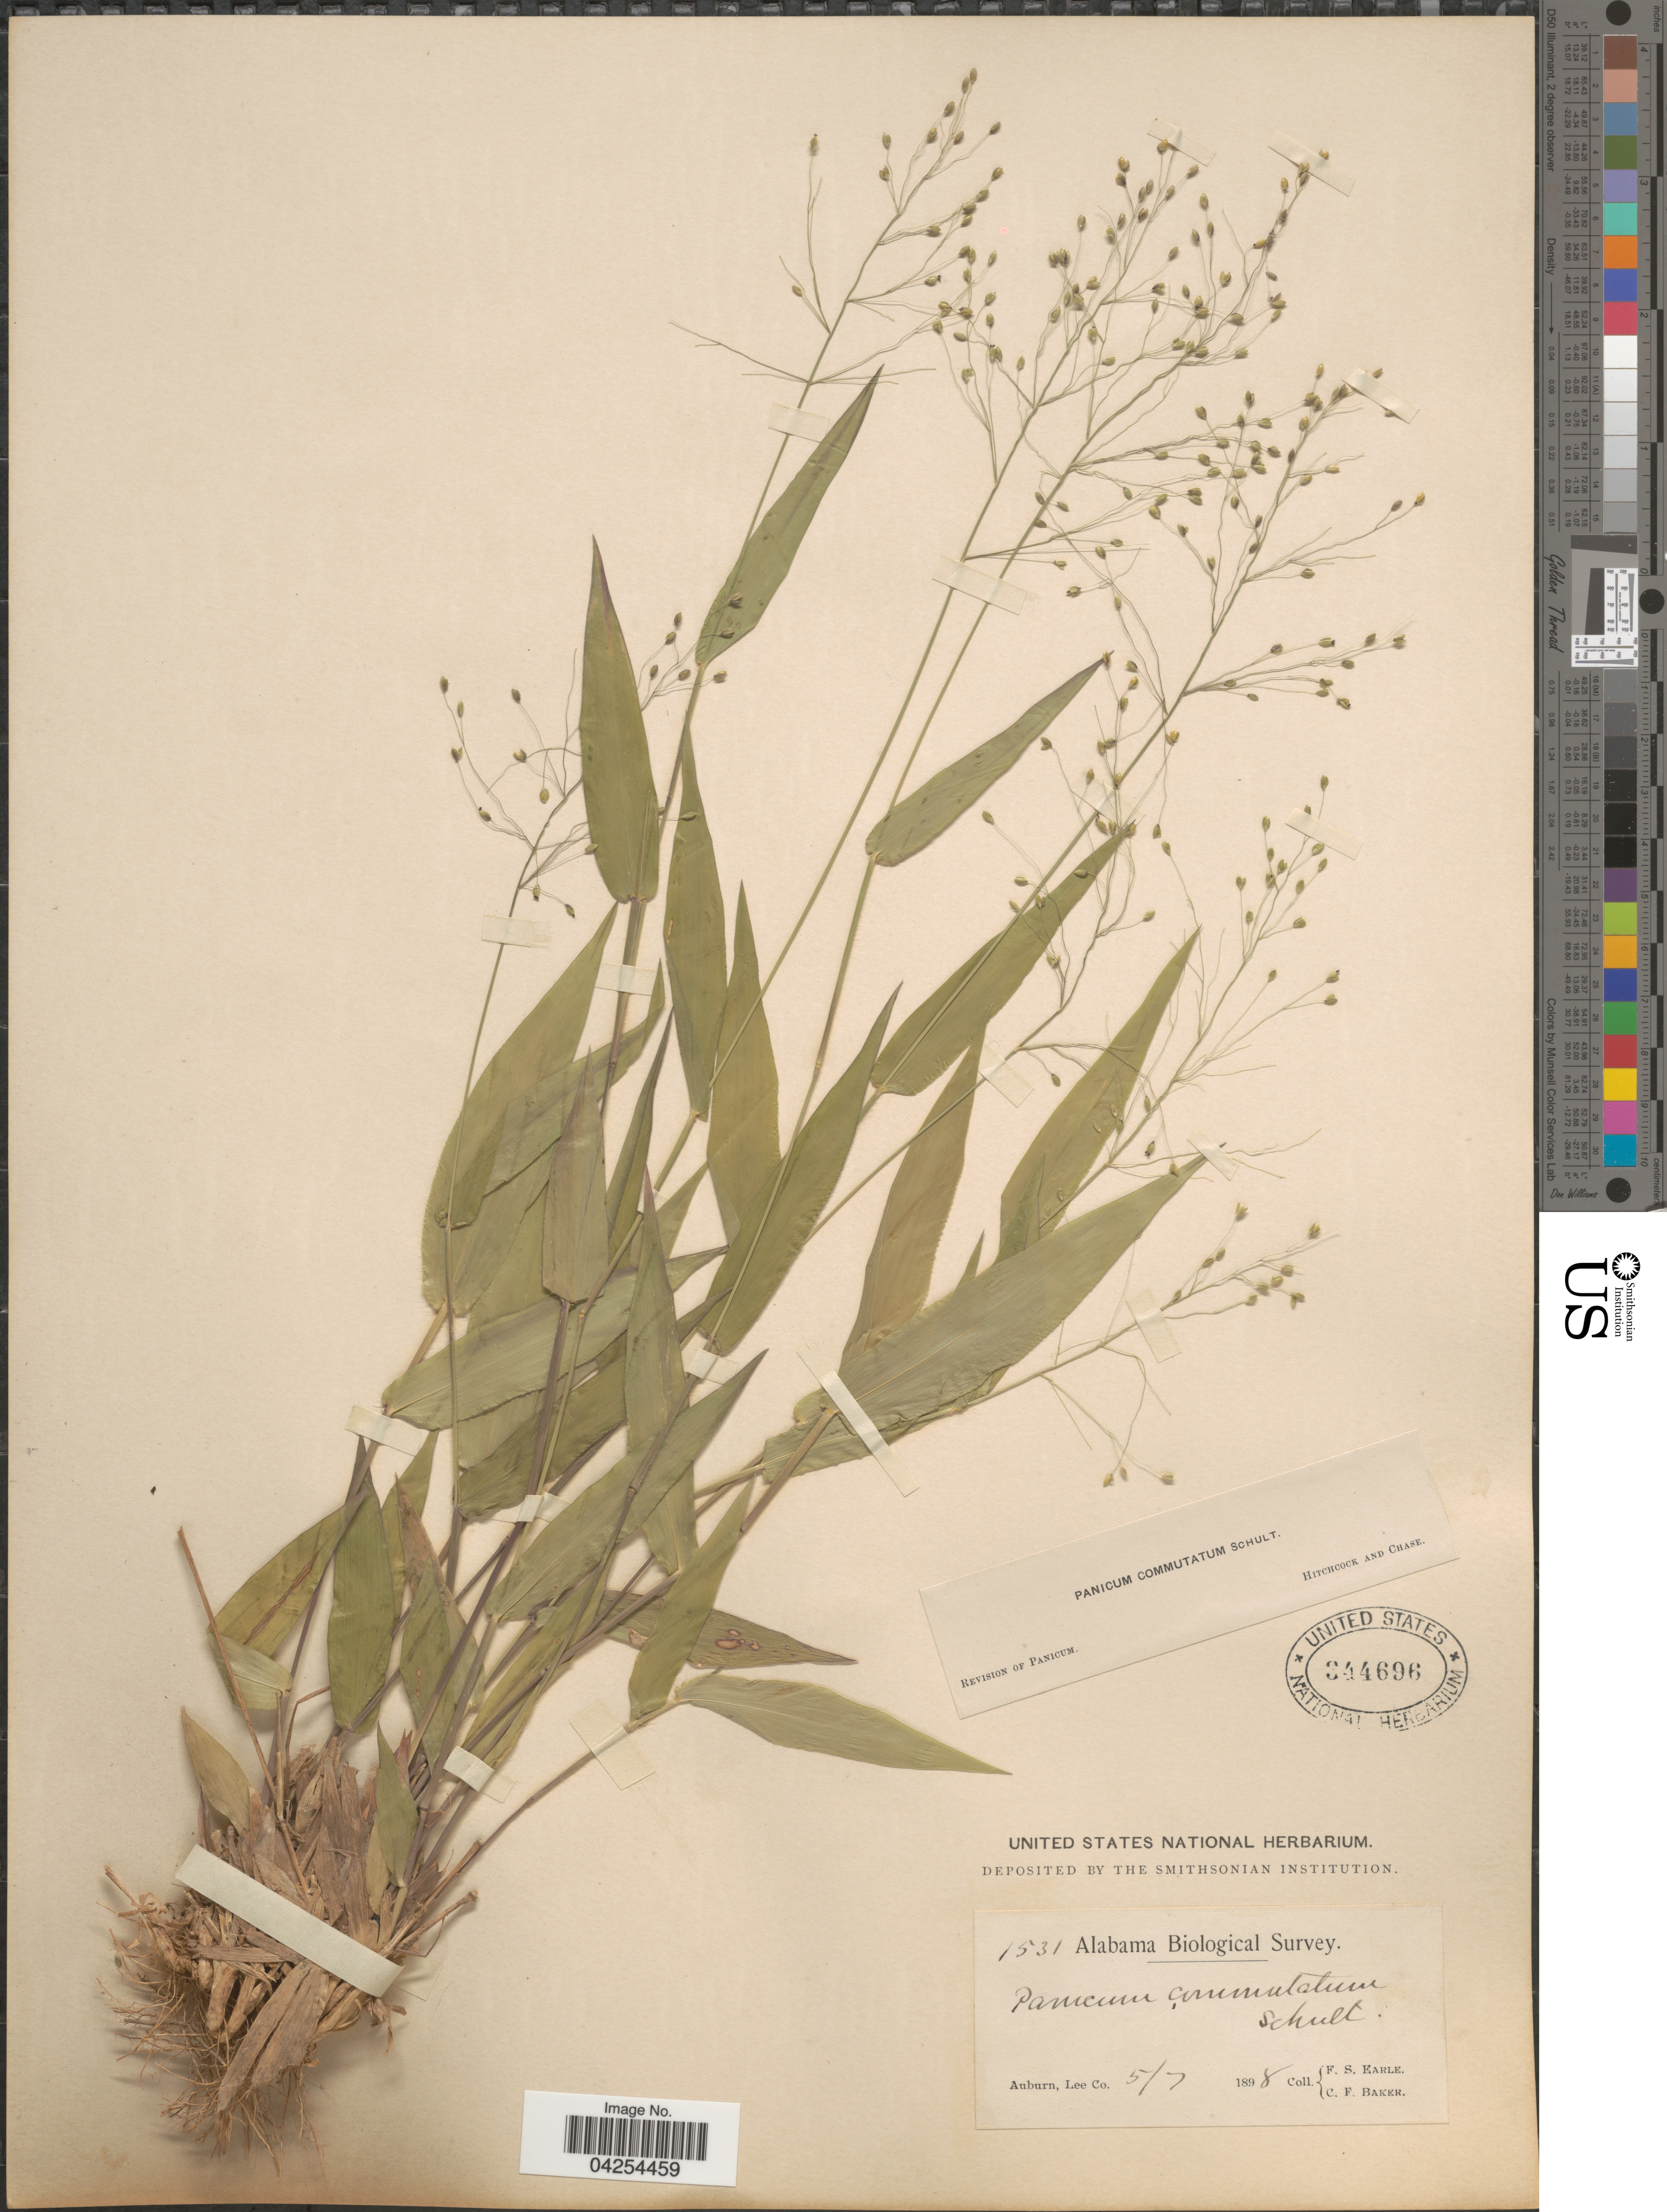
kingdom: Plantae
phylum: Tracheophyta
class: Liliopsida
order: Poales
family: Poaceae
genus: Dichanthelium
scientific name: Dichanthelium commutatum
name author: (Schult.) Gould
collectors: F. S. Earle & C. F. Baker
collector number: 1531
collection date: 1898-05-07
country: United States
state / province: Alabama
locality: Alabama Biological Survey. Auburn, Lee Co.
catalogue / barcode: US 344696